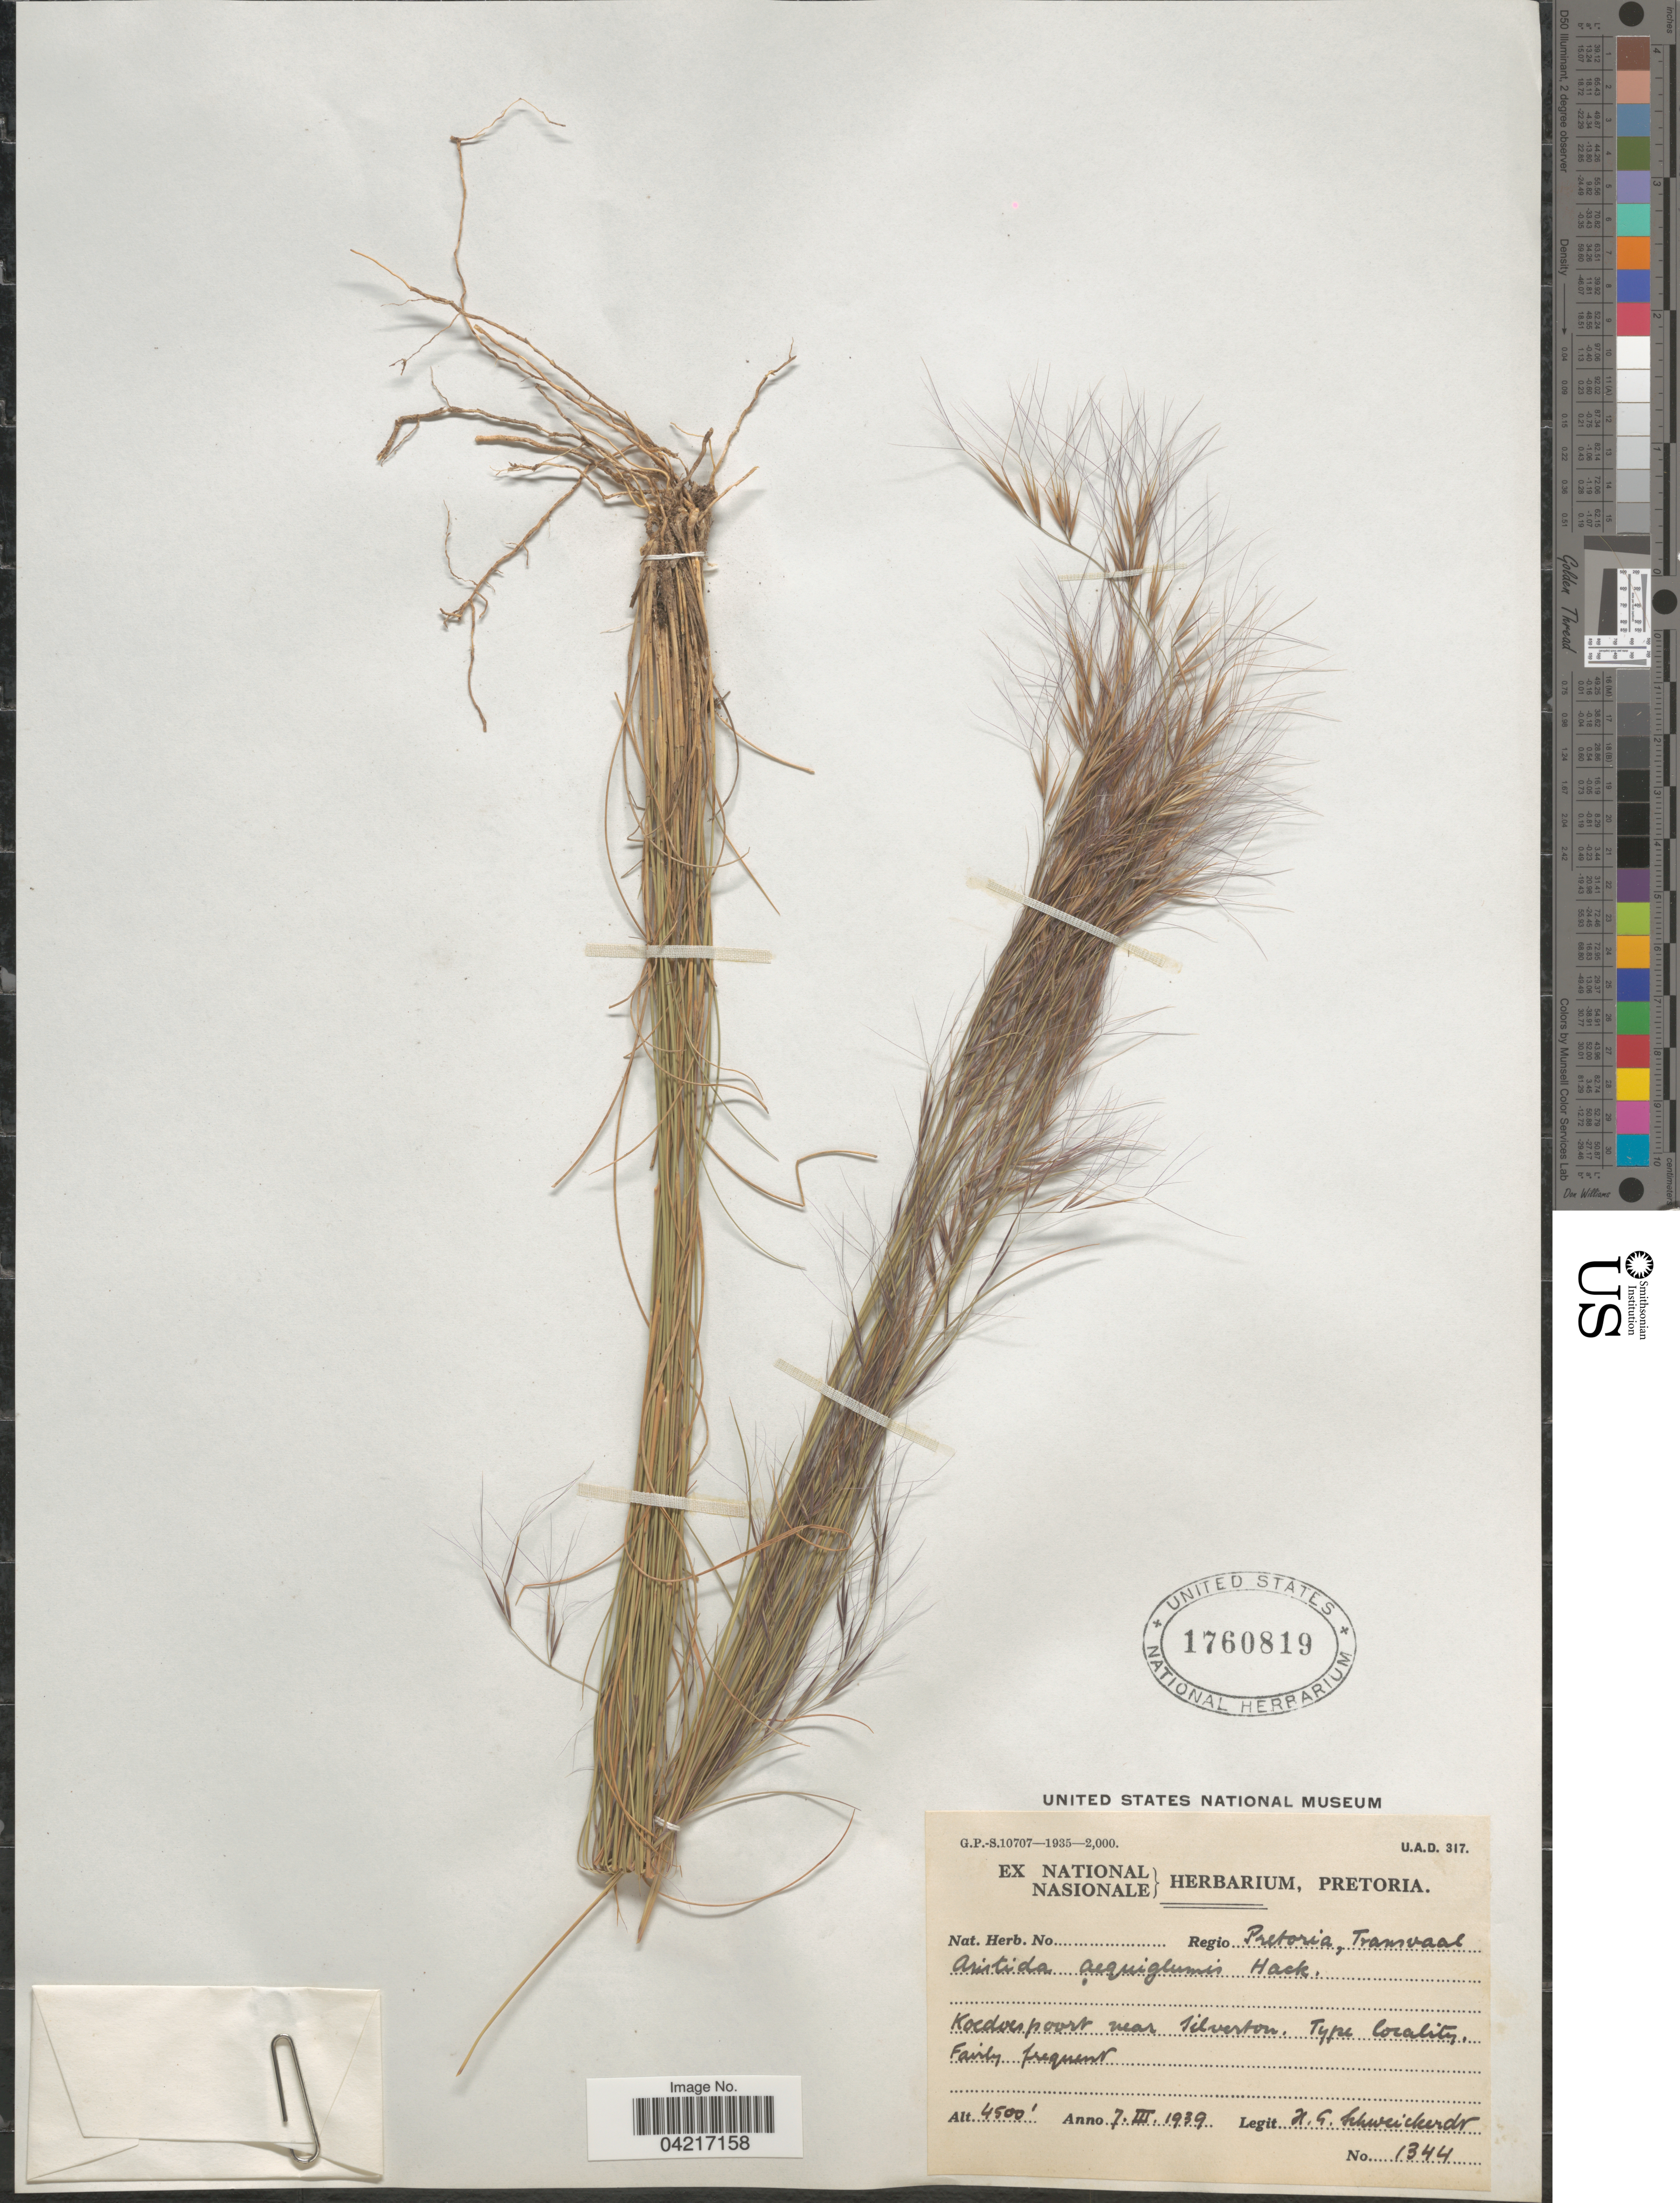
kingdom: Plantae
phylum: Tracheophyta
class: Liliopsida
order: Poales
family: Poaceae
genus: Aristida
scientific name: Aristida aequiglumis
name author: Hack. in Schinz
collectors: H. Schweickerdt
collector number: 1344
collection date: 1939-03-07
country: South Africa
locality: Regio Pretoria, Transvaal. Koedoespoort near Silverton.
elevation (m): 1372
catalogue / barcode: US 1760819